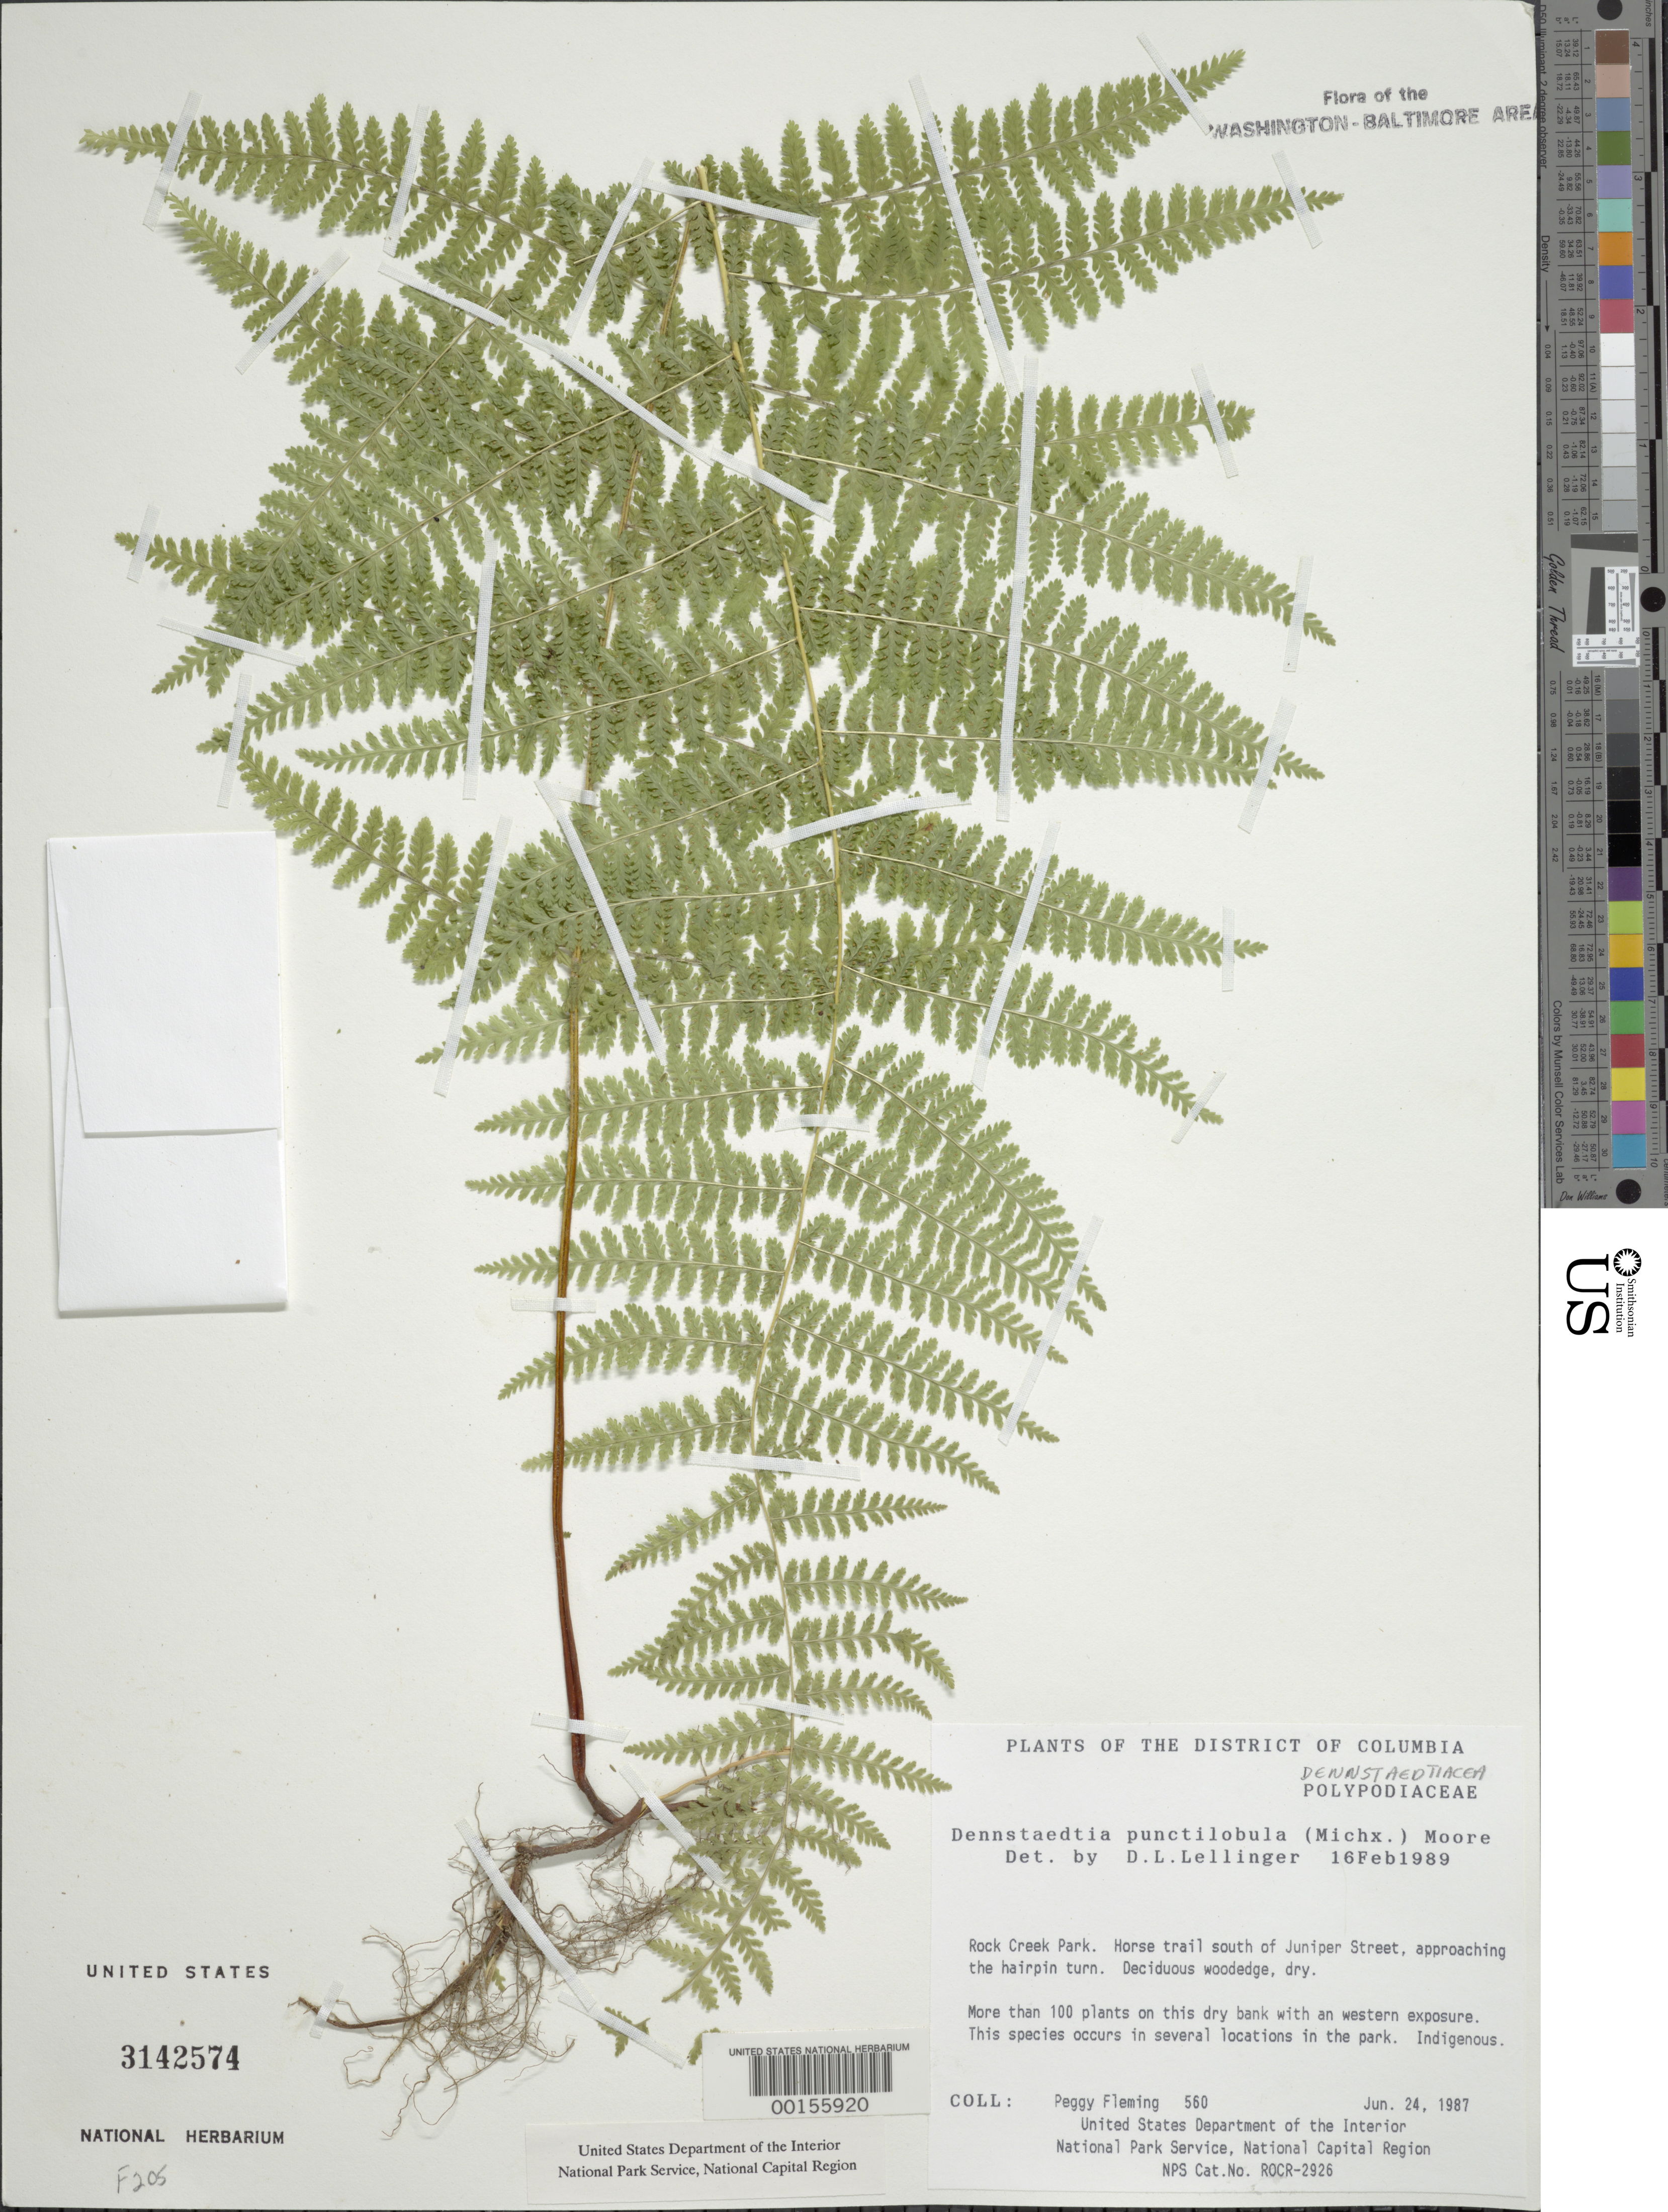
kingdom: Plantae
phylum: Tracheophyta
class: Polypodiopsida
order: Polypodiales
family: Dennstaedtiaceae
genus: Dennstaedtia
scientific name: Dennstaedtia punctilobula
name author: (Michx.) T. Moore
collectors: P. Fleming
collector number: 560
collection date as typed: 24 Jun 1987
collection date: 1987-06-24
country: United States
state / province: District of Columbia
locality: Rock Creek Park, S of Juniper Street Rock Creek Park and Vicinity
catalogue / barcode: US 3142574